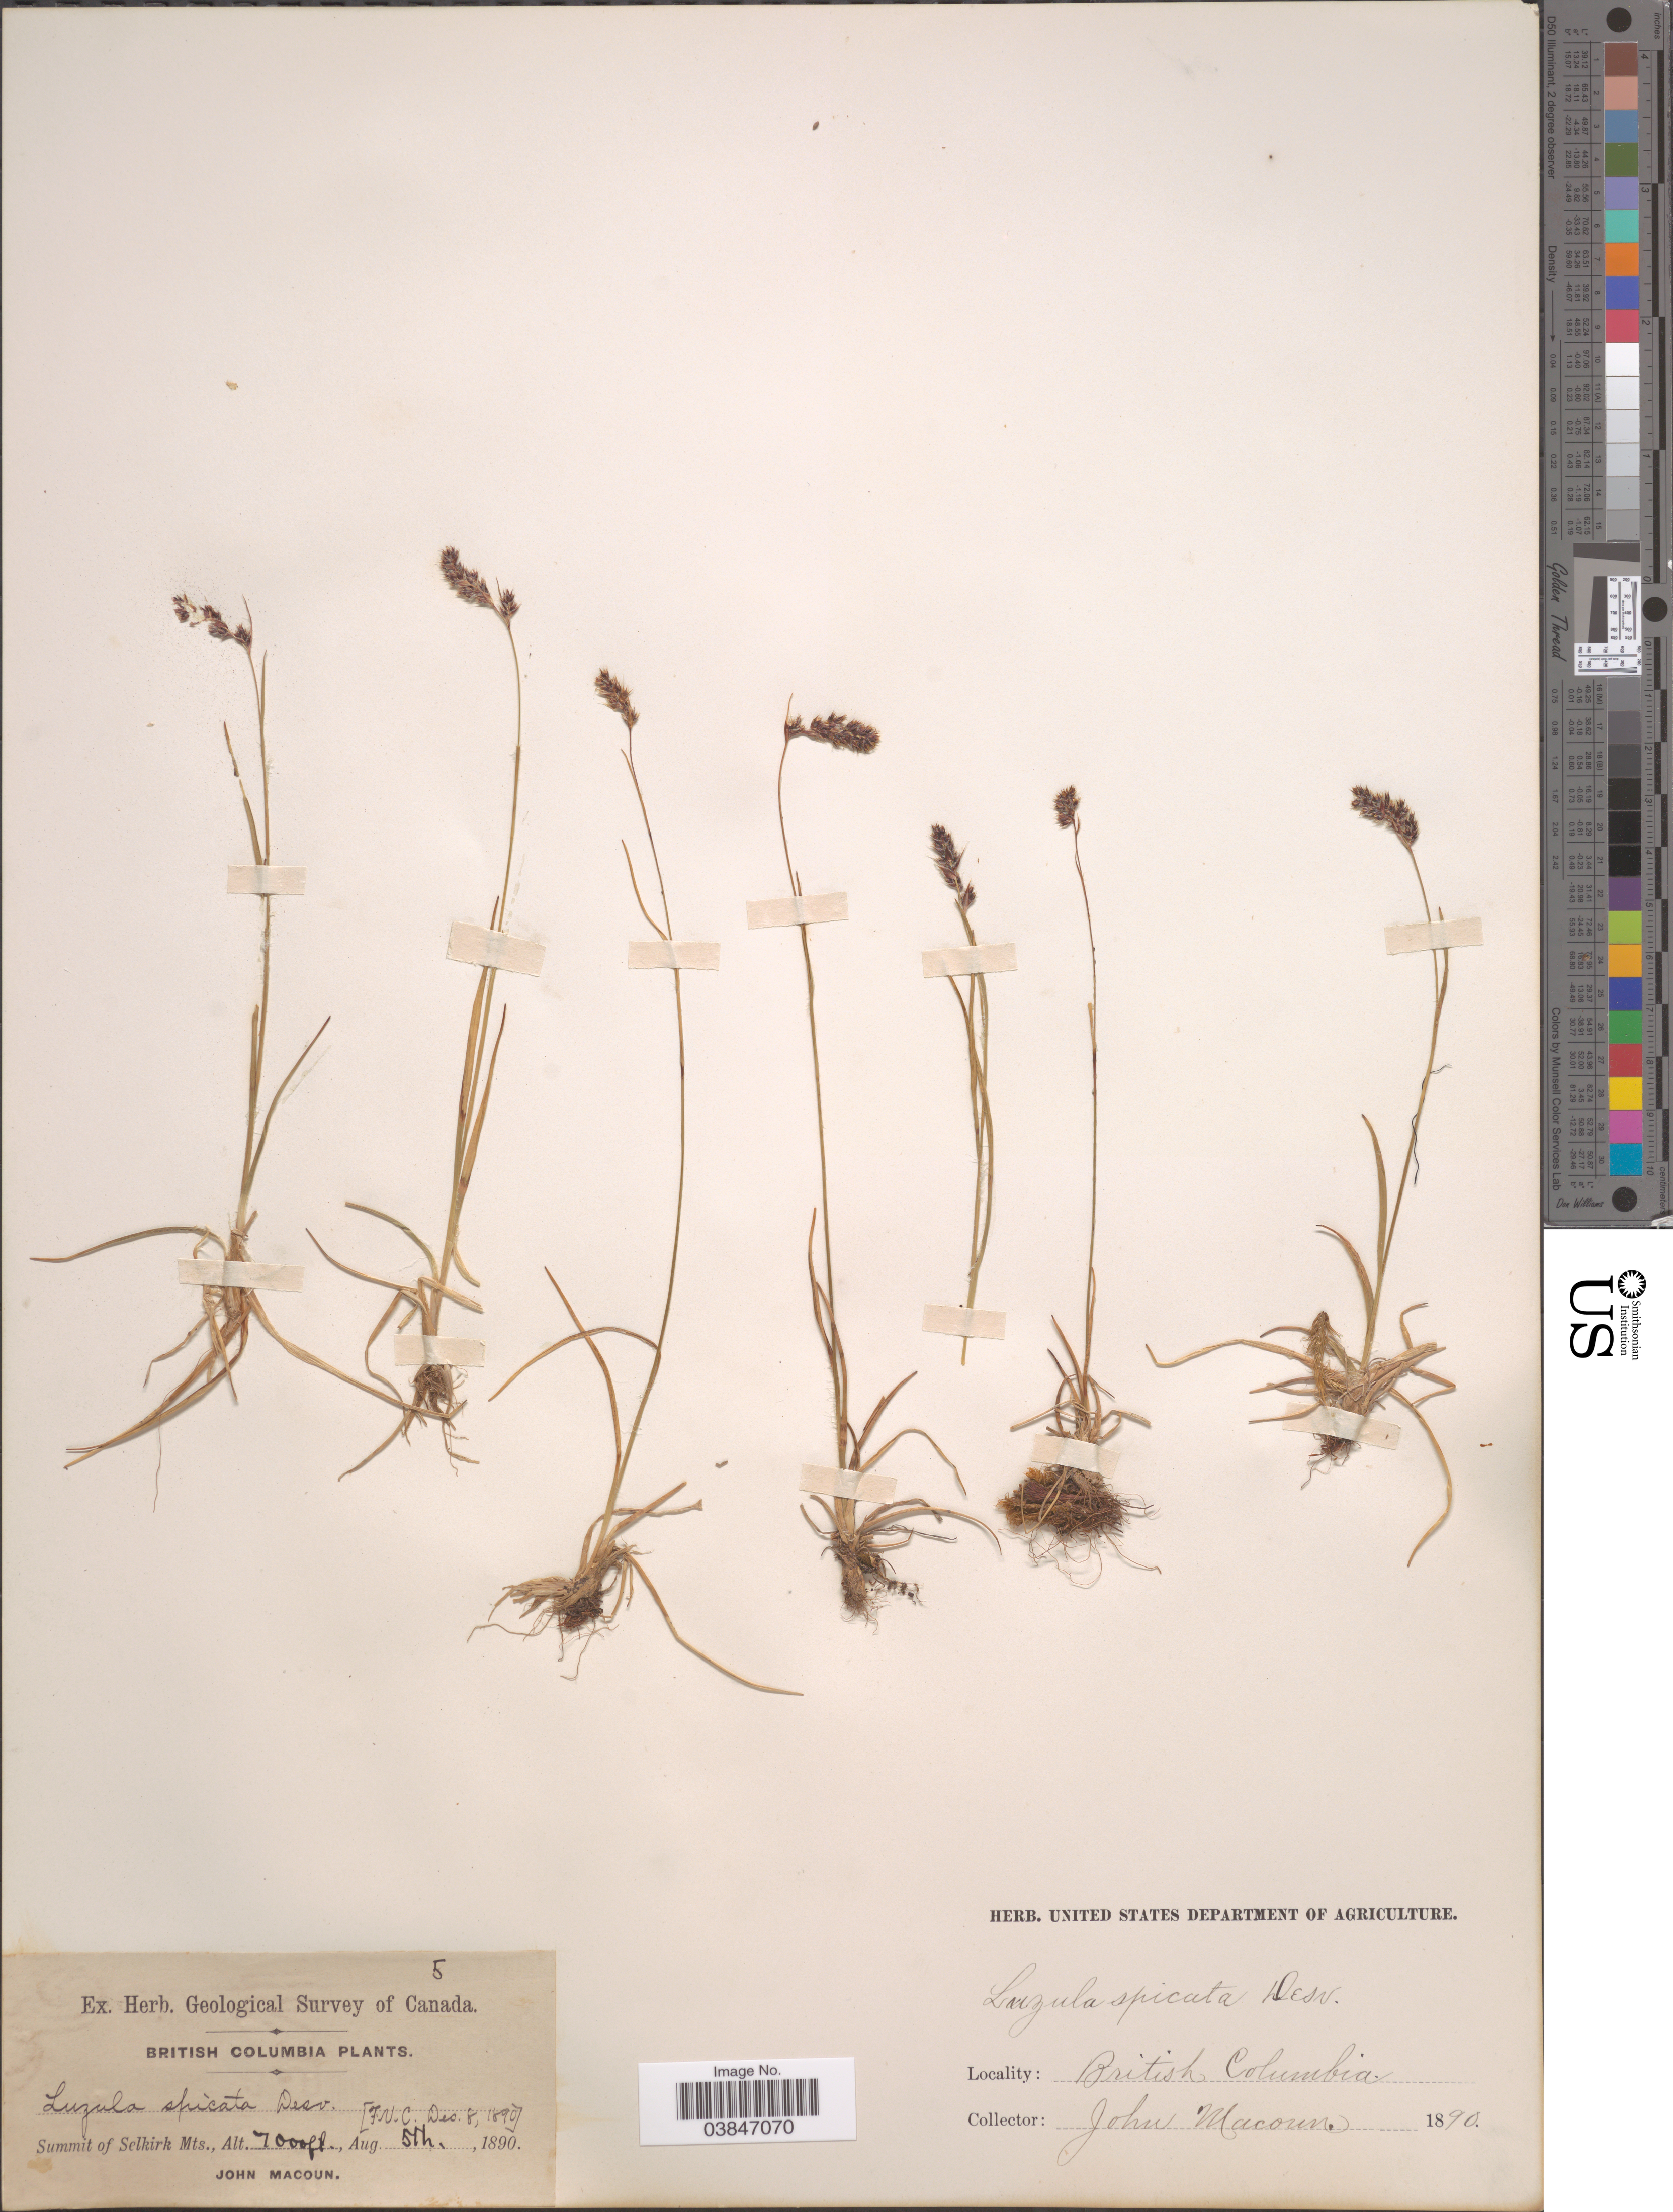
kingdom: Plantae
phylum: Tracheophyta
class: Liliopsida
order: Poales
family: Juncaceae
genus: Luzula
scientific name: Luzula spicata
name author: (L.) DC.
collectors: J. Macoun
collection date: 1890-08-05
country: Canada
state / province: British Columbia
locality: Summit of Selkirk Mts.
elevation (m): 2134